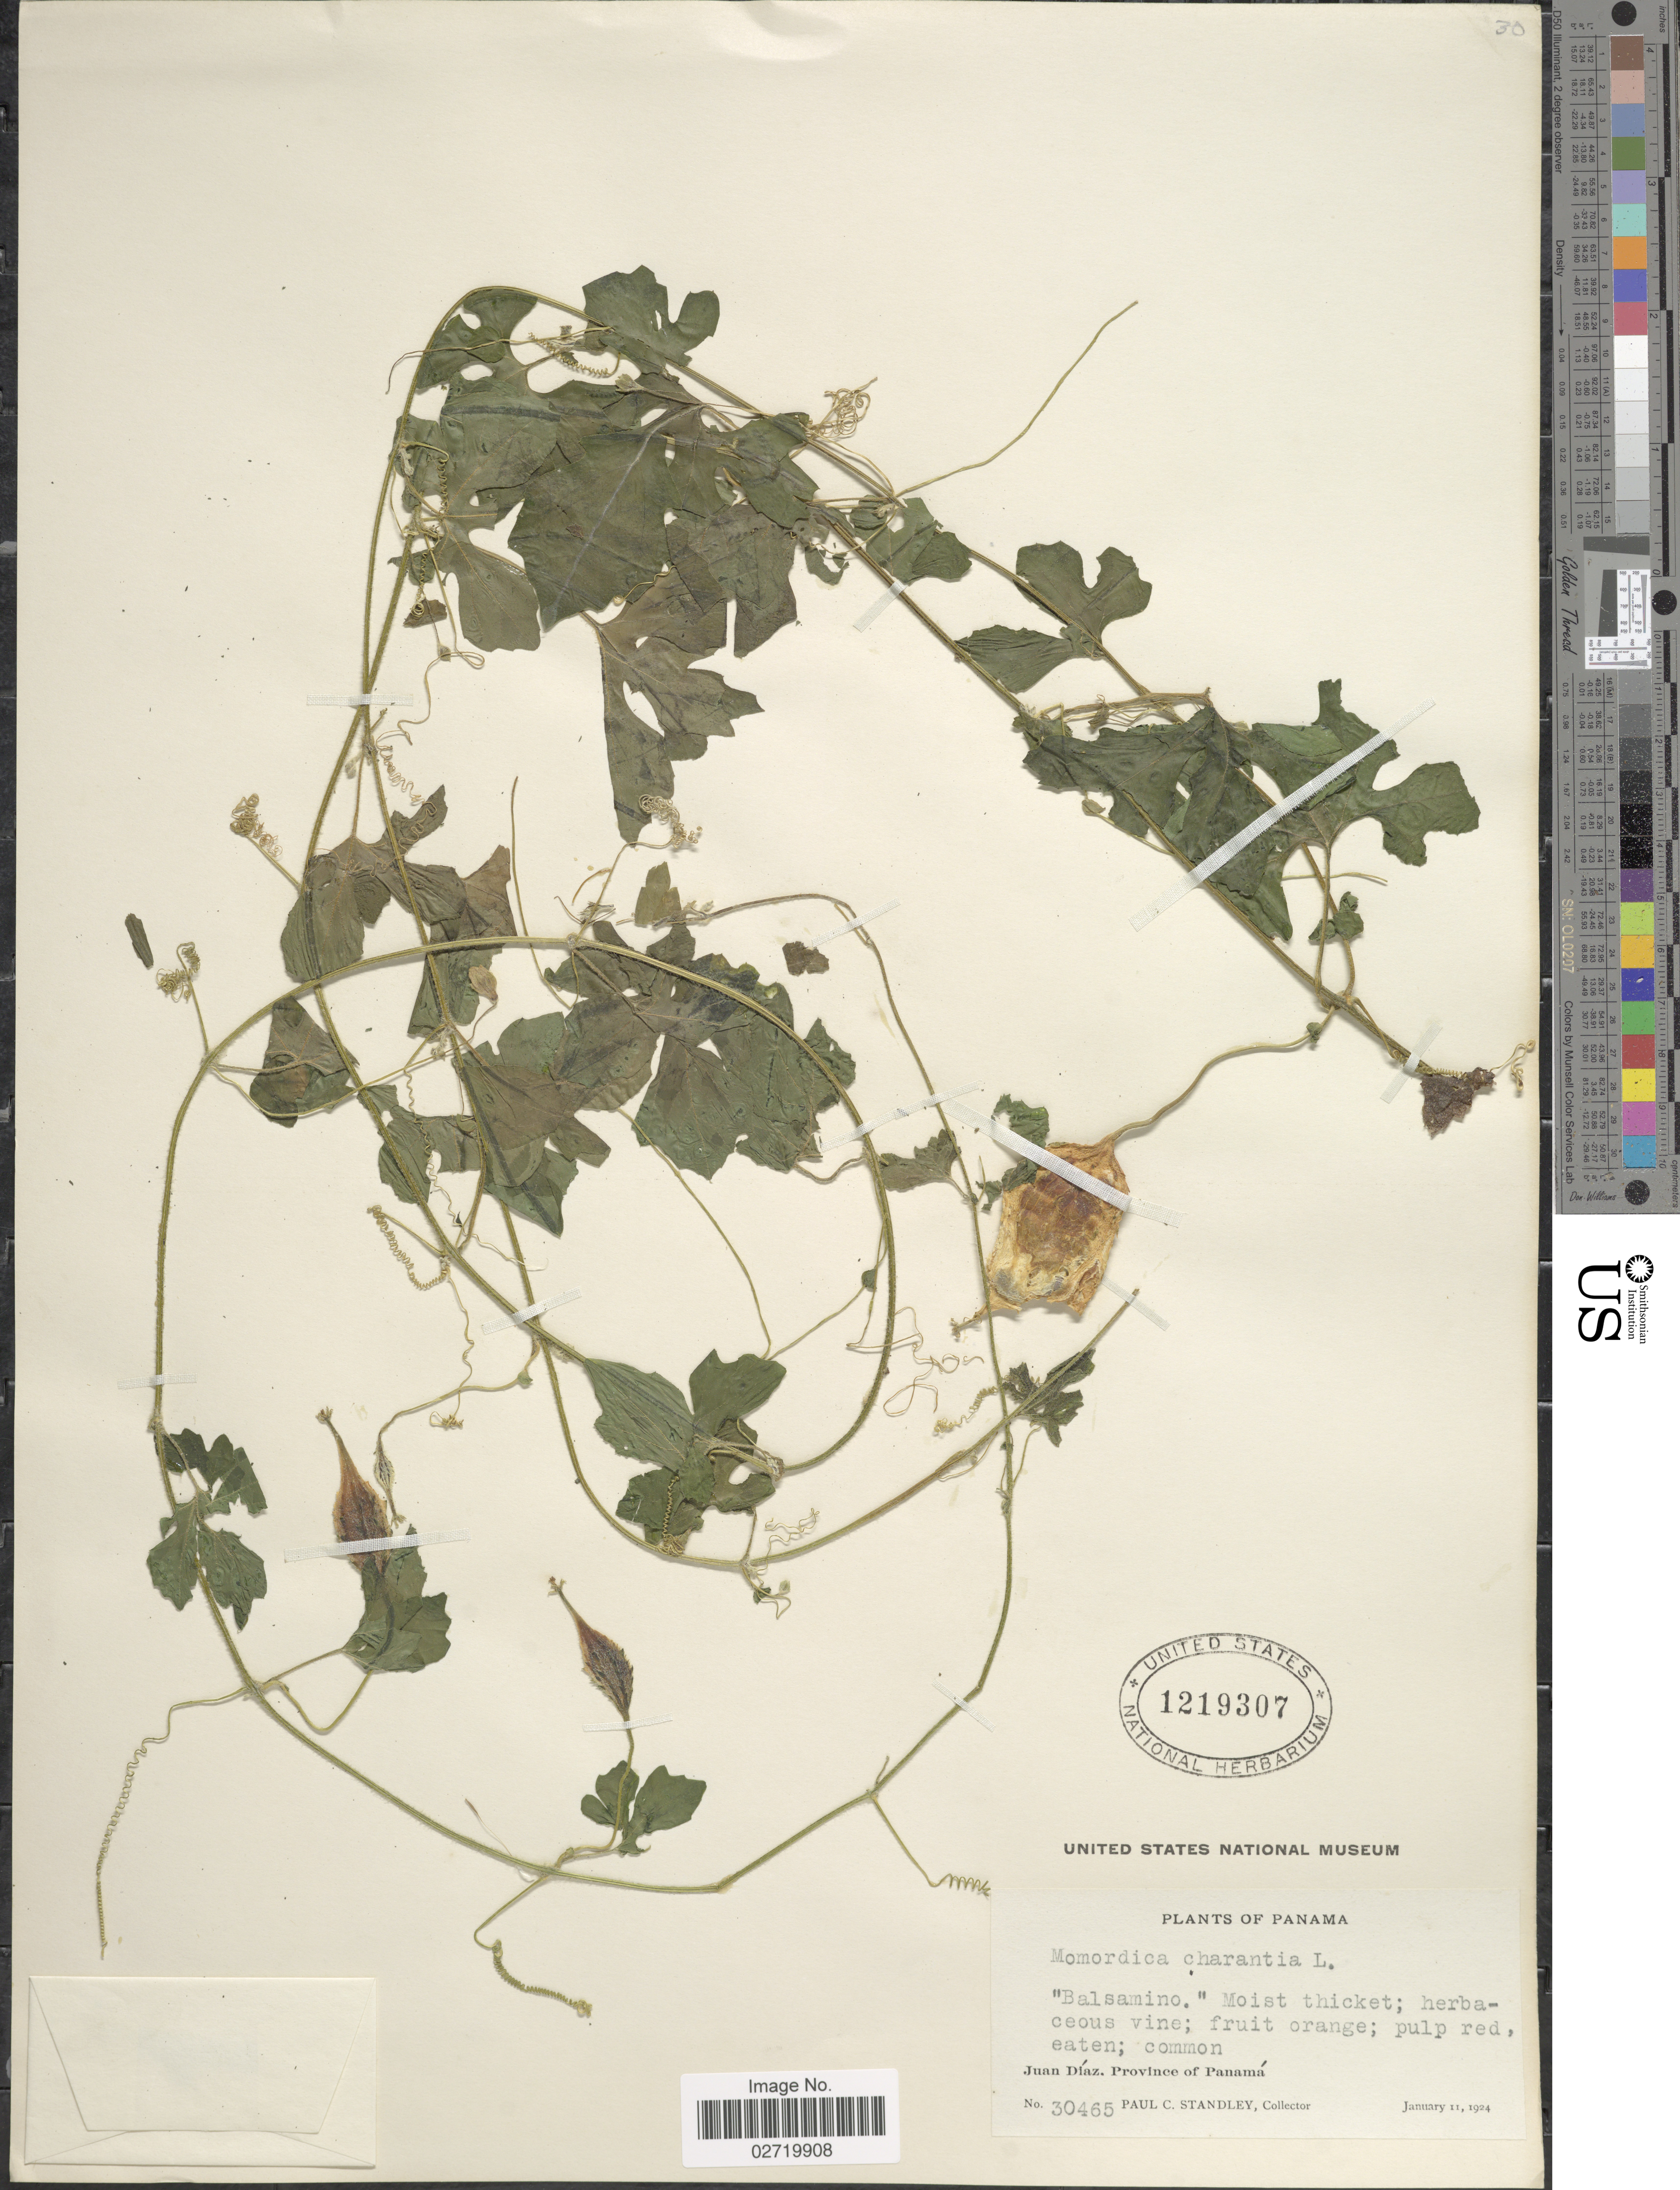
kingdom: Plantae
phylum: Tracheophyta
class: Magnoliopsida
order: Cucurbitales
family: Cucurbitaceae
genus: Momordica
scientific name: Momordica charantia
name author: L.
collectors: P. C. Standley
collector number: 30465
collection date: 1924-01-11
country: Panama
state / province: Panamá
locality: Juan Diaz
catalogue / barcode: US 1219307